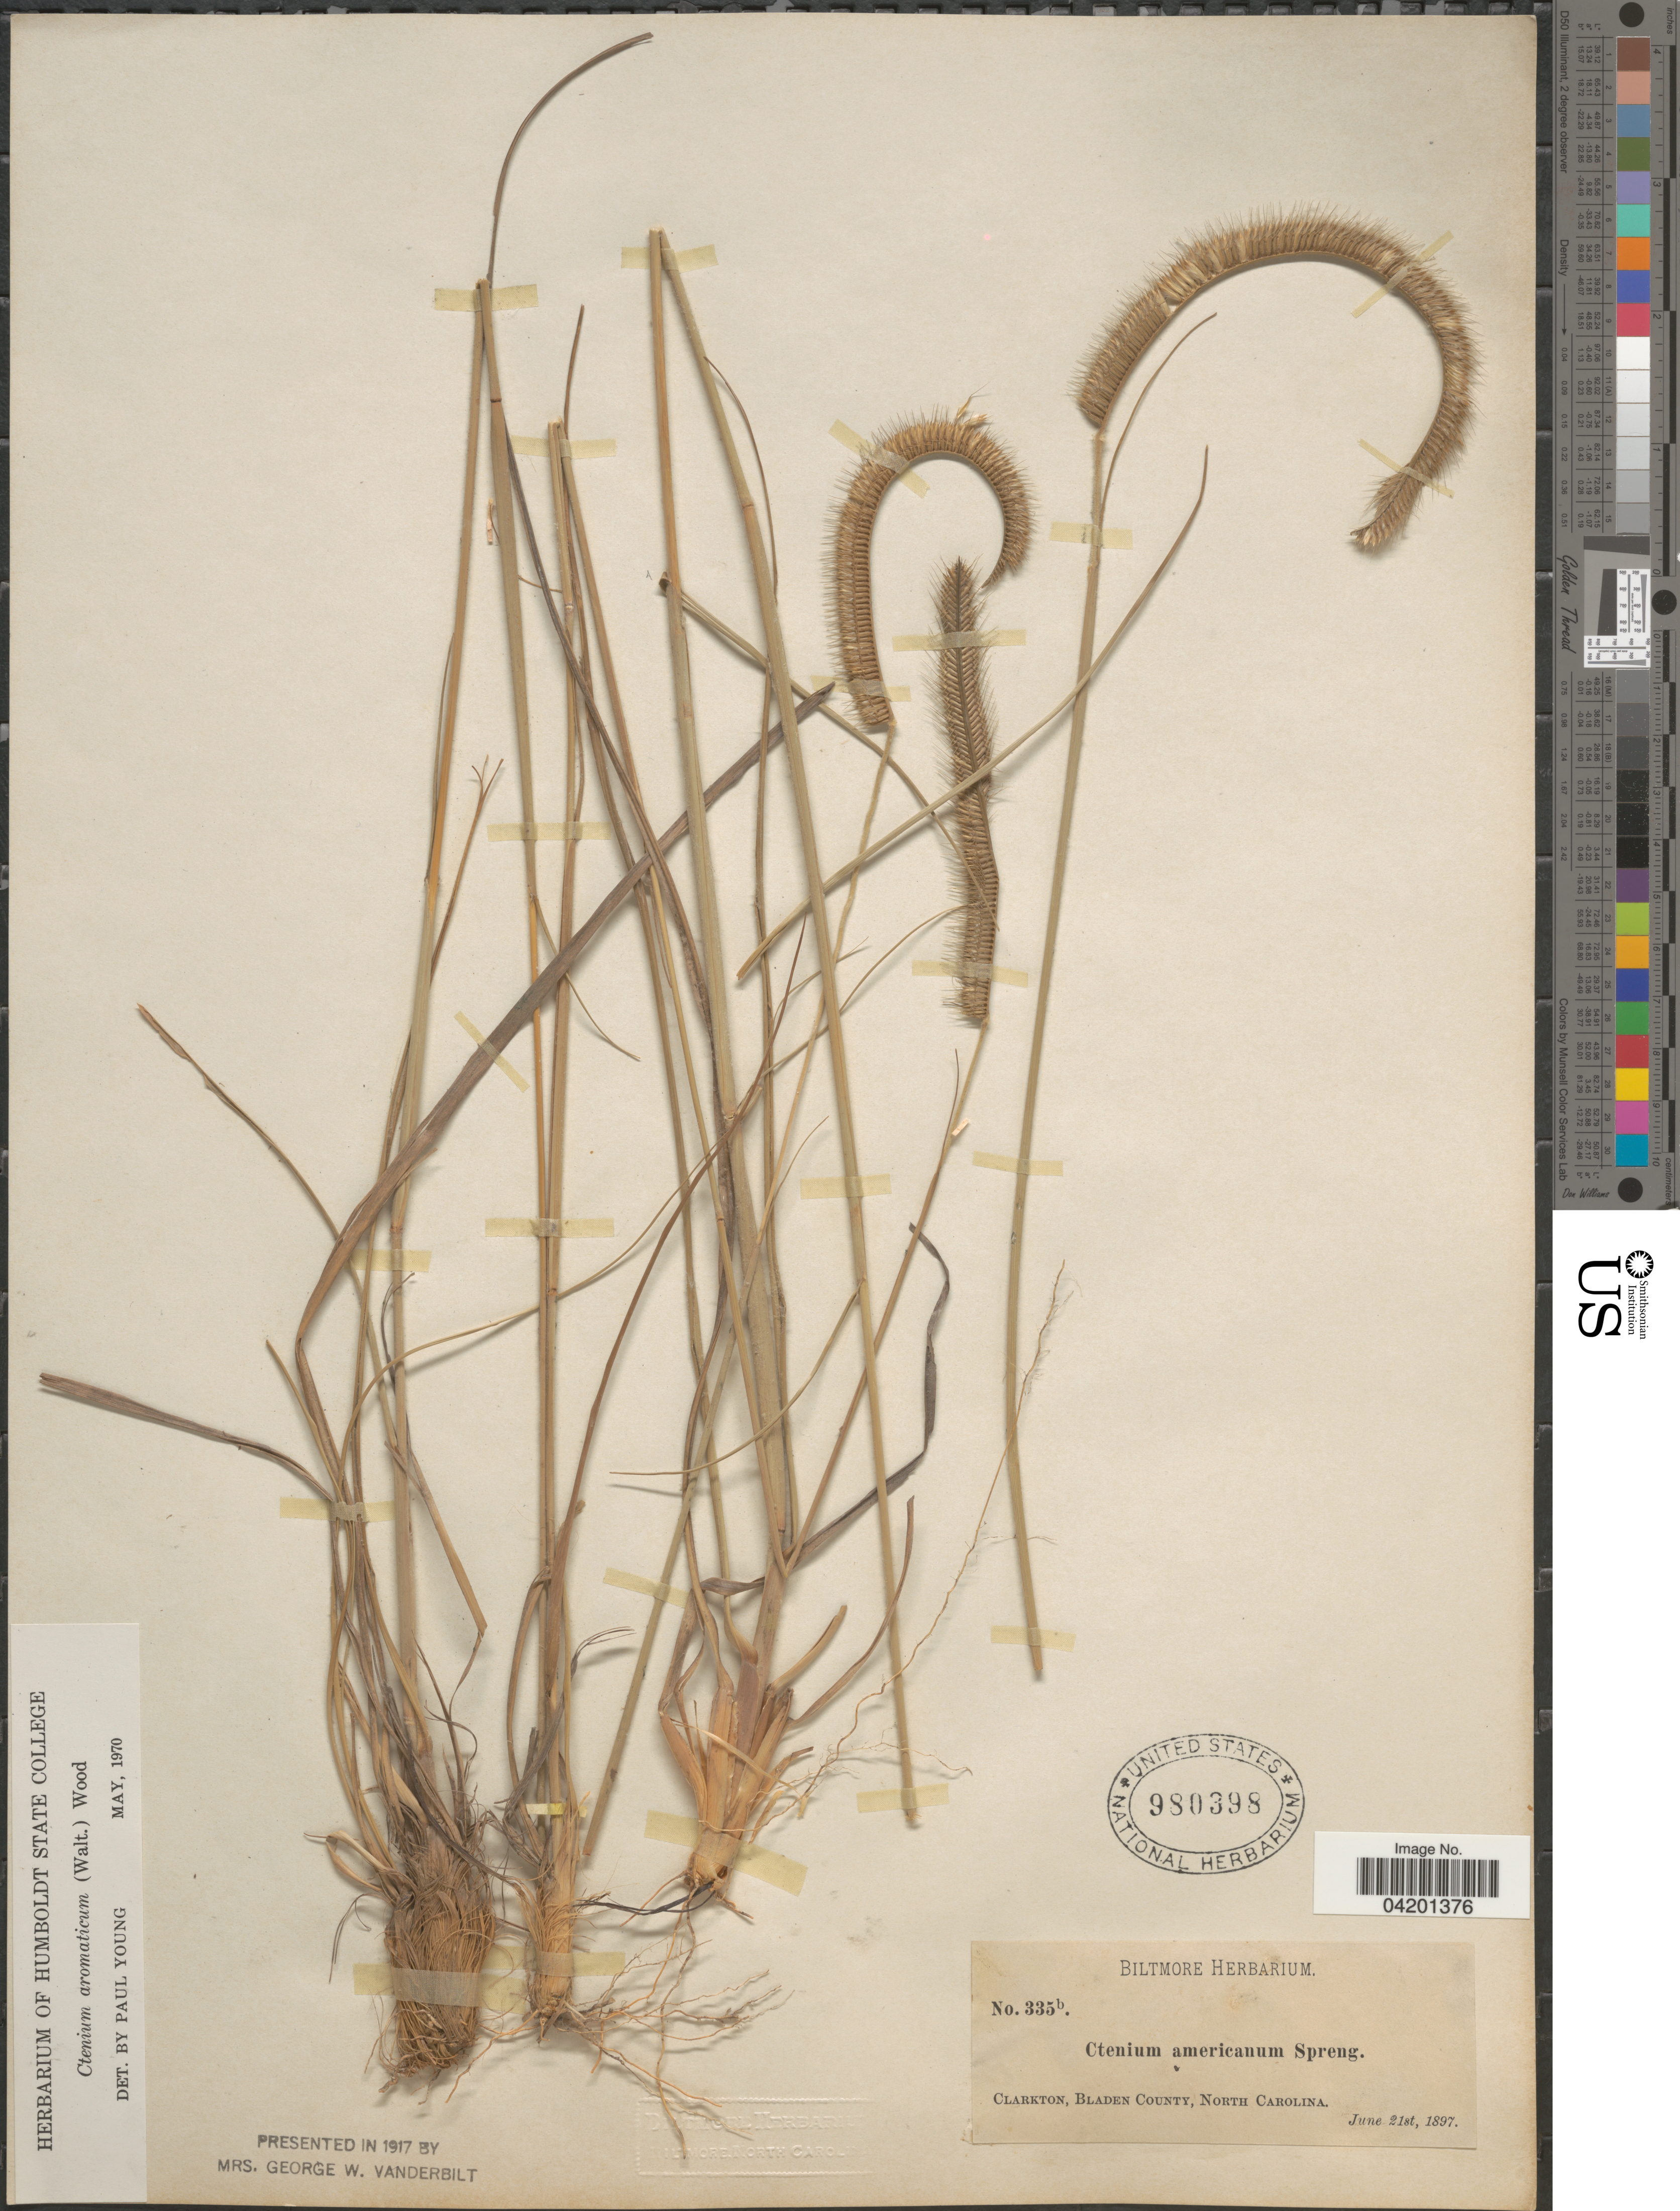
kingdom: Plantae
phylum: Tracheophyta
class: Liliopsida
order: Poales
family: Poaceae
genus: Ctenium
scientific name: Ctenium aromaticum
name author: (Walter) Alph. Wood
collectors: ex herb. Biltmore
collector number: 335b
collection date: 1897-06-21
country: United States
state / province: North Carolina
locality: Clarkton, Bladen County.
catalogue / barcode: US 980398